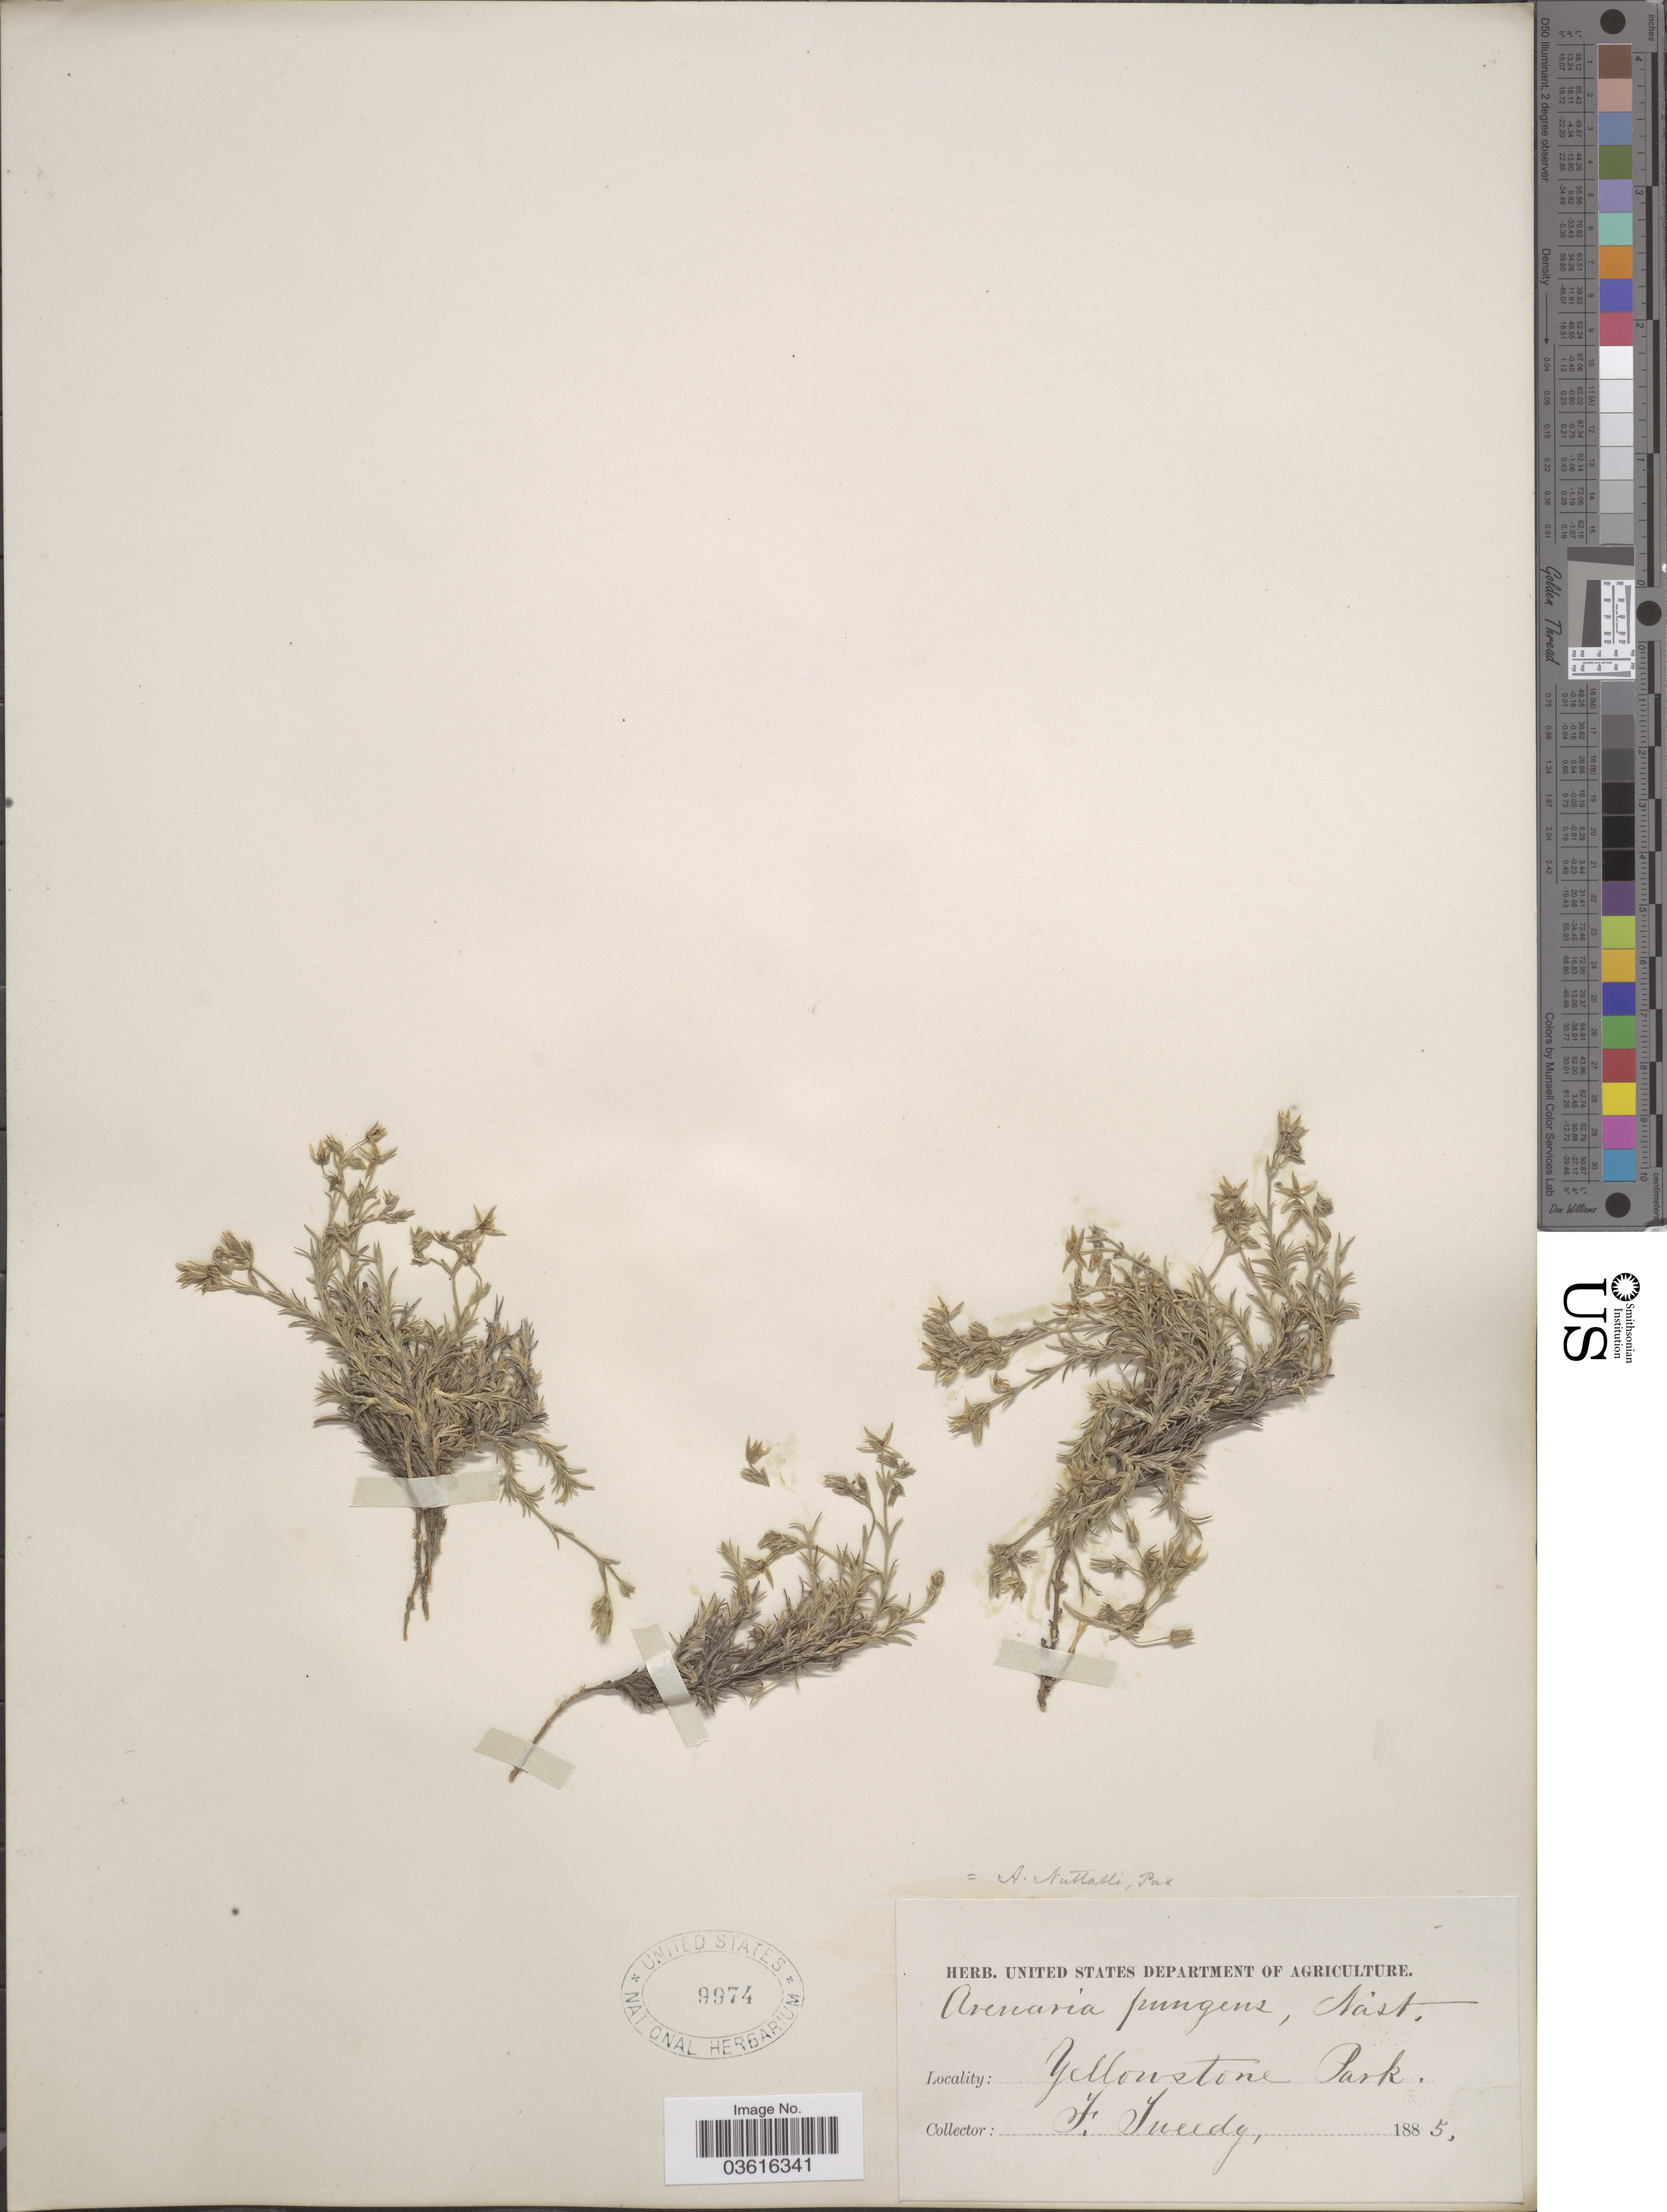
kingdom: Plantae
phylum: Tracheophyta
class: Magnoliopsida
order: Caryophyllales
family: Caryophyllaceae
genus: Minuartia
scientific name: Minuartia nuttallii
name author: (Pax) Briq.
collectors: F. Tweedy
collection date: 1885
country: United States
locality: Yellowstone Park.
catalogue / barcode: US 9974